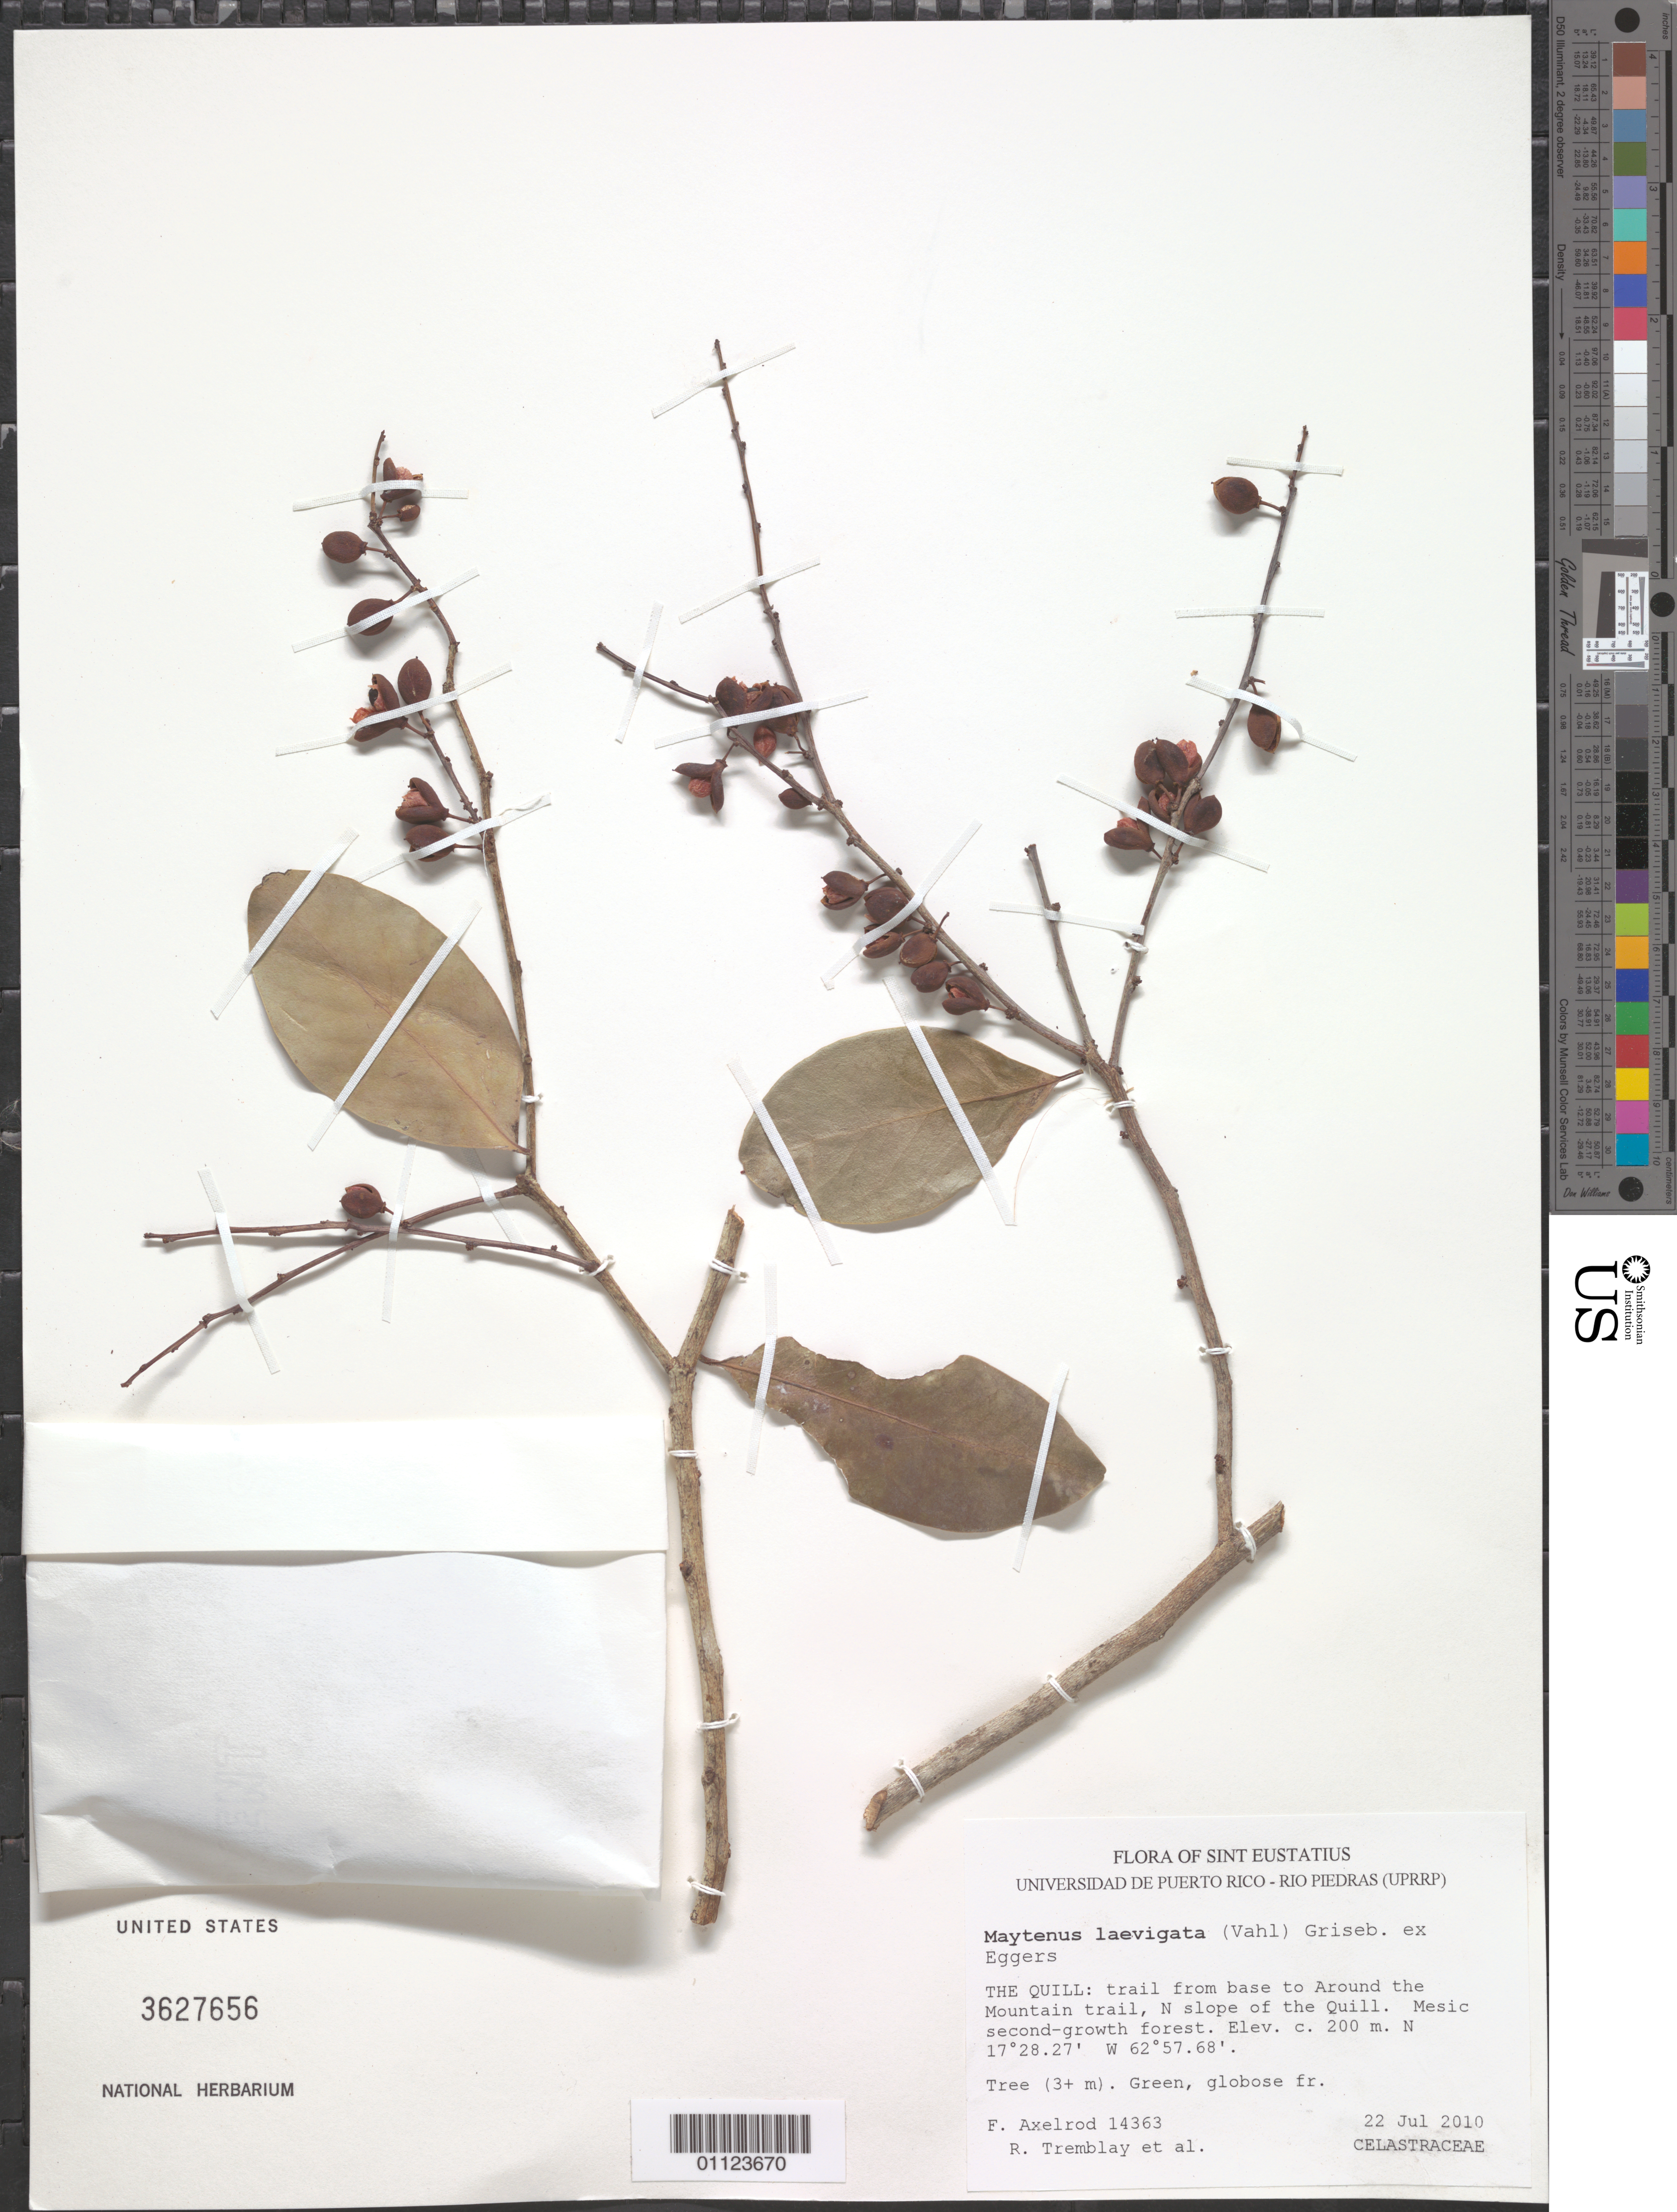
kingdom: Plantae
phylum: Tracheophyta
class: Magnoliopsida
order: Celastrales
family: Celastraceae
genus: Maytenus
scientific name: Maytenus laevigatus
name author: (Vahl) Griseb. ex Eggers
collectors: F. S. Axelrod & R. L. Tremblay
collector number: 14363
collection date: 2010-07-22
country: Puerto Rico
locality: The Quill: trail from base to Around the Mountain trail, N slope of the Quill.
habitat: Mesic second-growth forest.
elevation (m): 200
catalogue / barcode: US 3627656